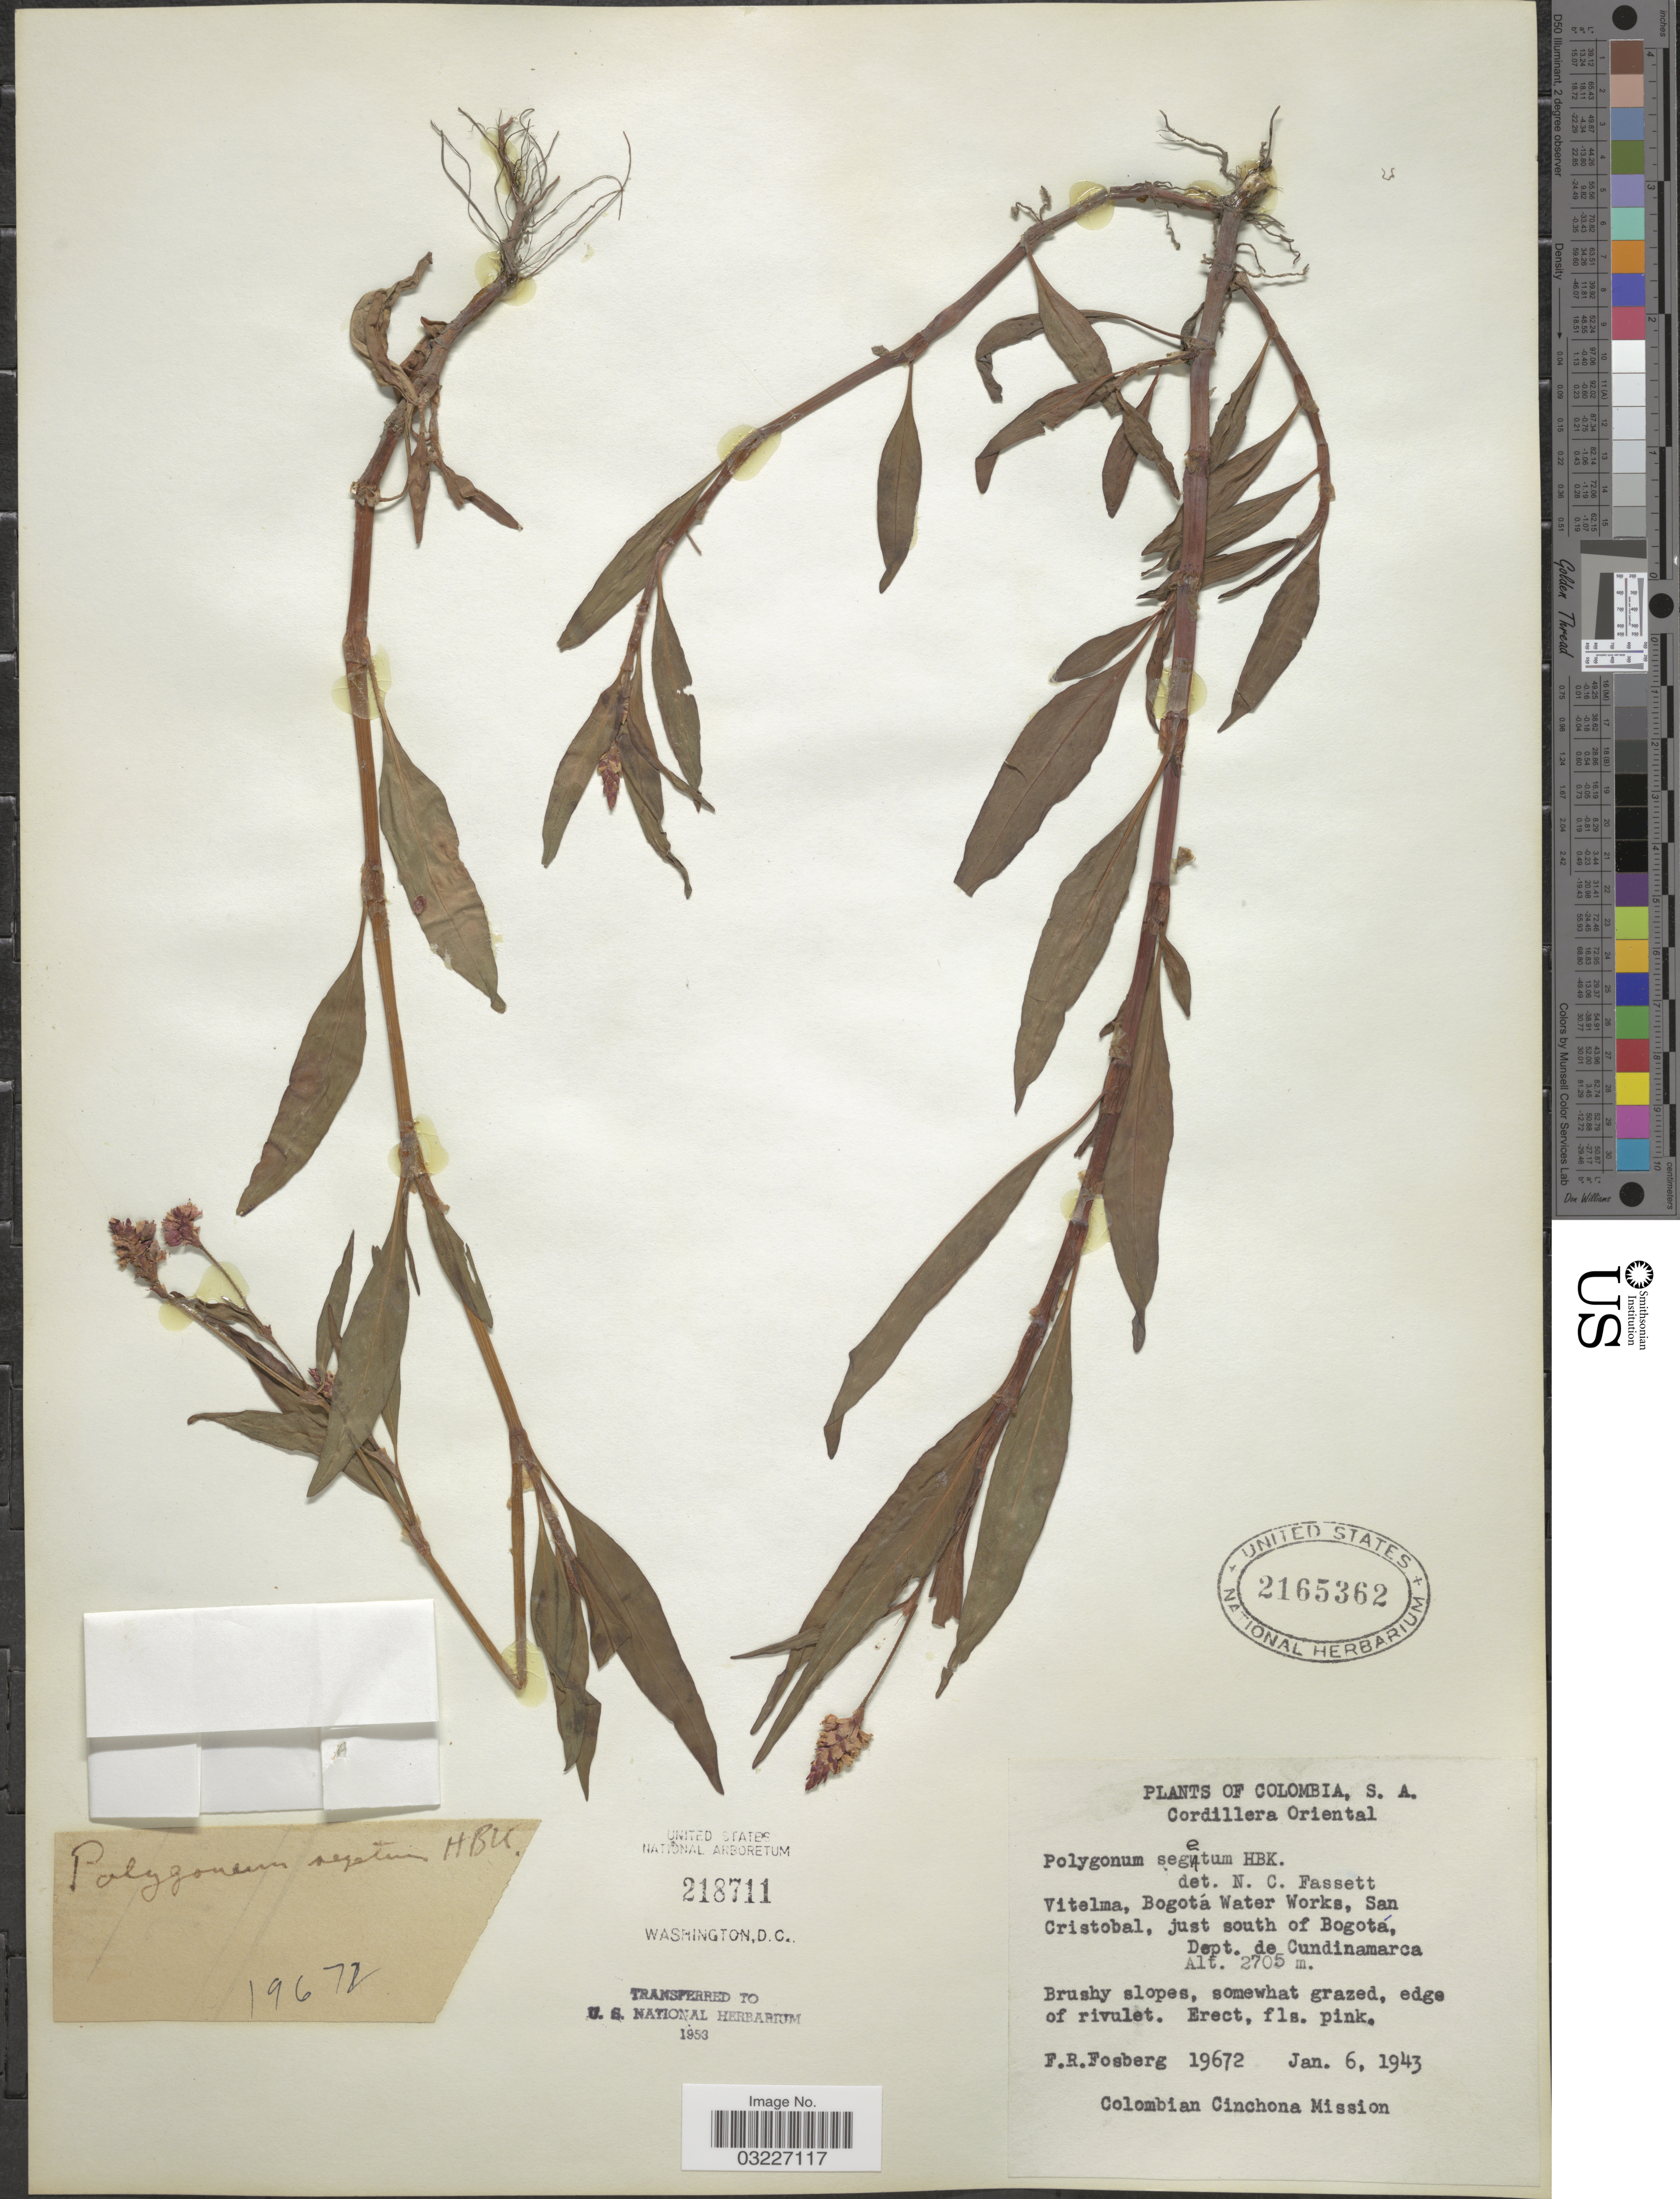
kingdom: Plantae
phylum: Tracheophyta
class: Magnoliopsida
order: Caryophyllales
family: Polygonaceae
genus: Polygonum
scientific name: Polygonum segetum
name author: Kunth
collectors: F. R. Fosberg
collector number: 19672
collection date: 1943-01-06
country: Colombia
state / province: Cundinamarca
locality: Cordillera Oriental. Vitelma, Bogotá Water Works, San Cristobal, just south of Bogotá, Dept. de Cundinamarca.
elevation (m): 2705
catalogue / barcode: US 2165362